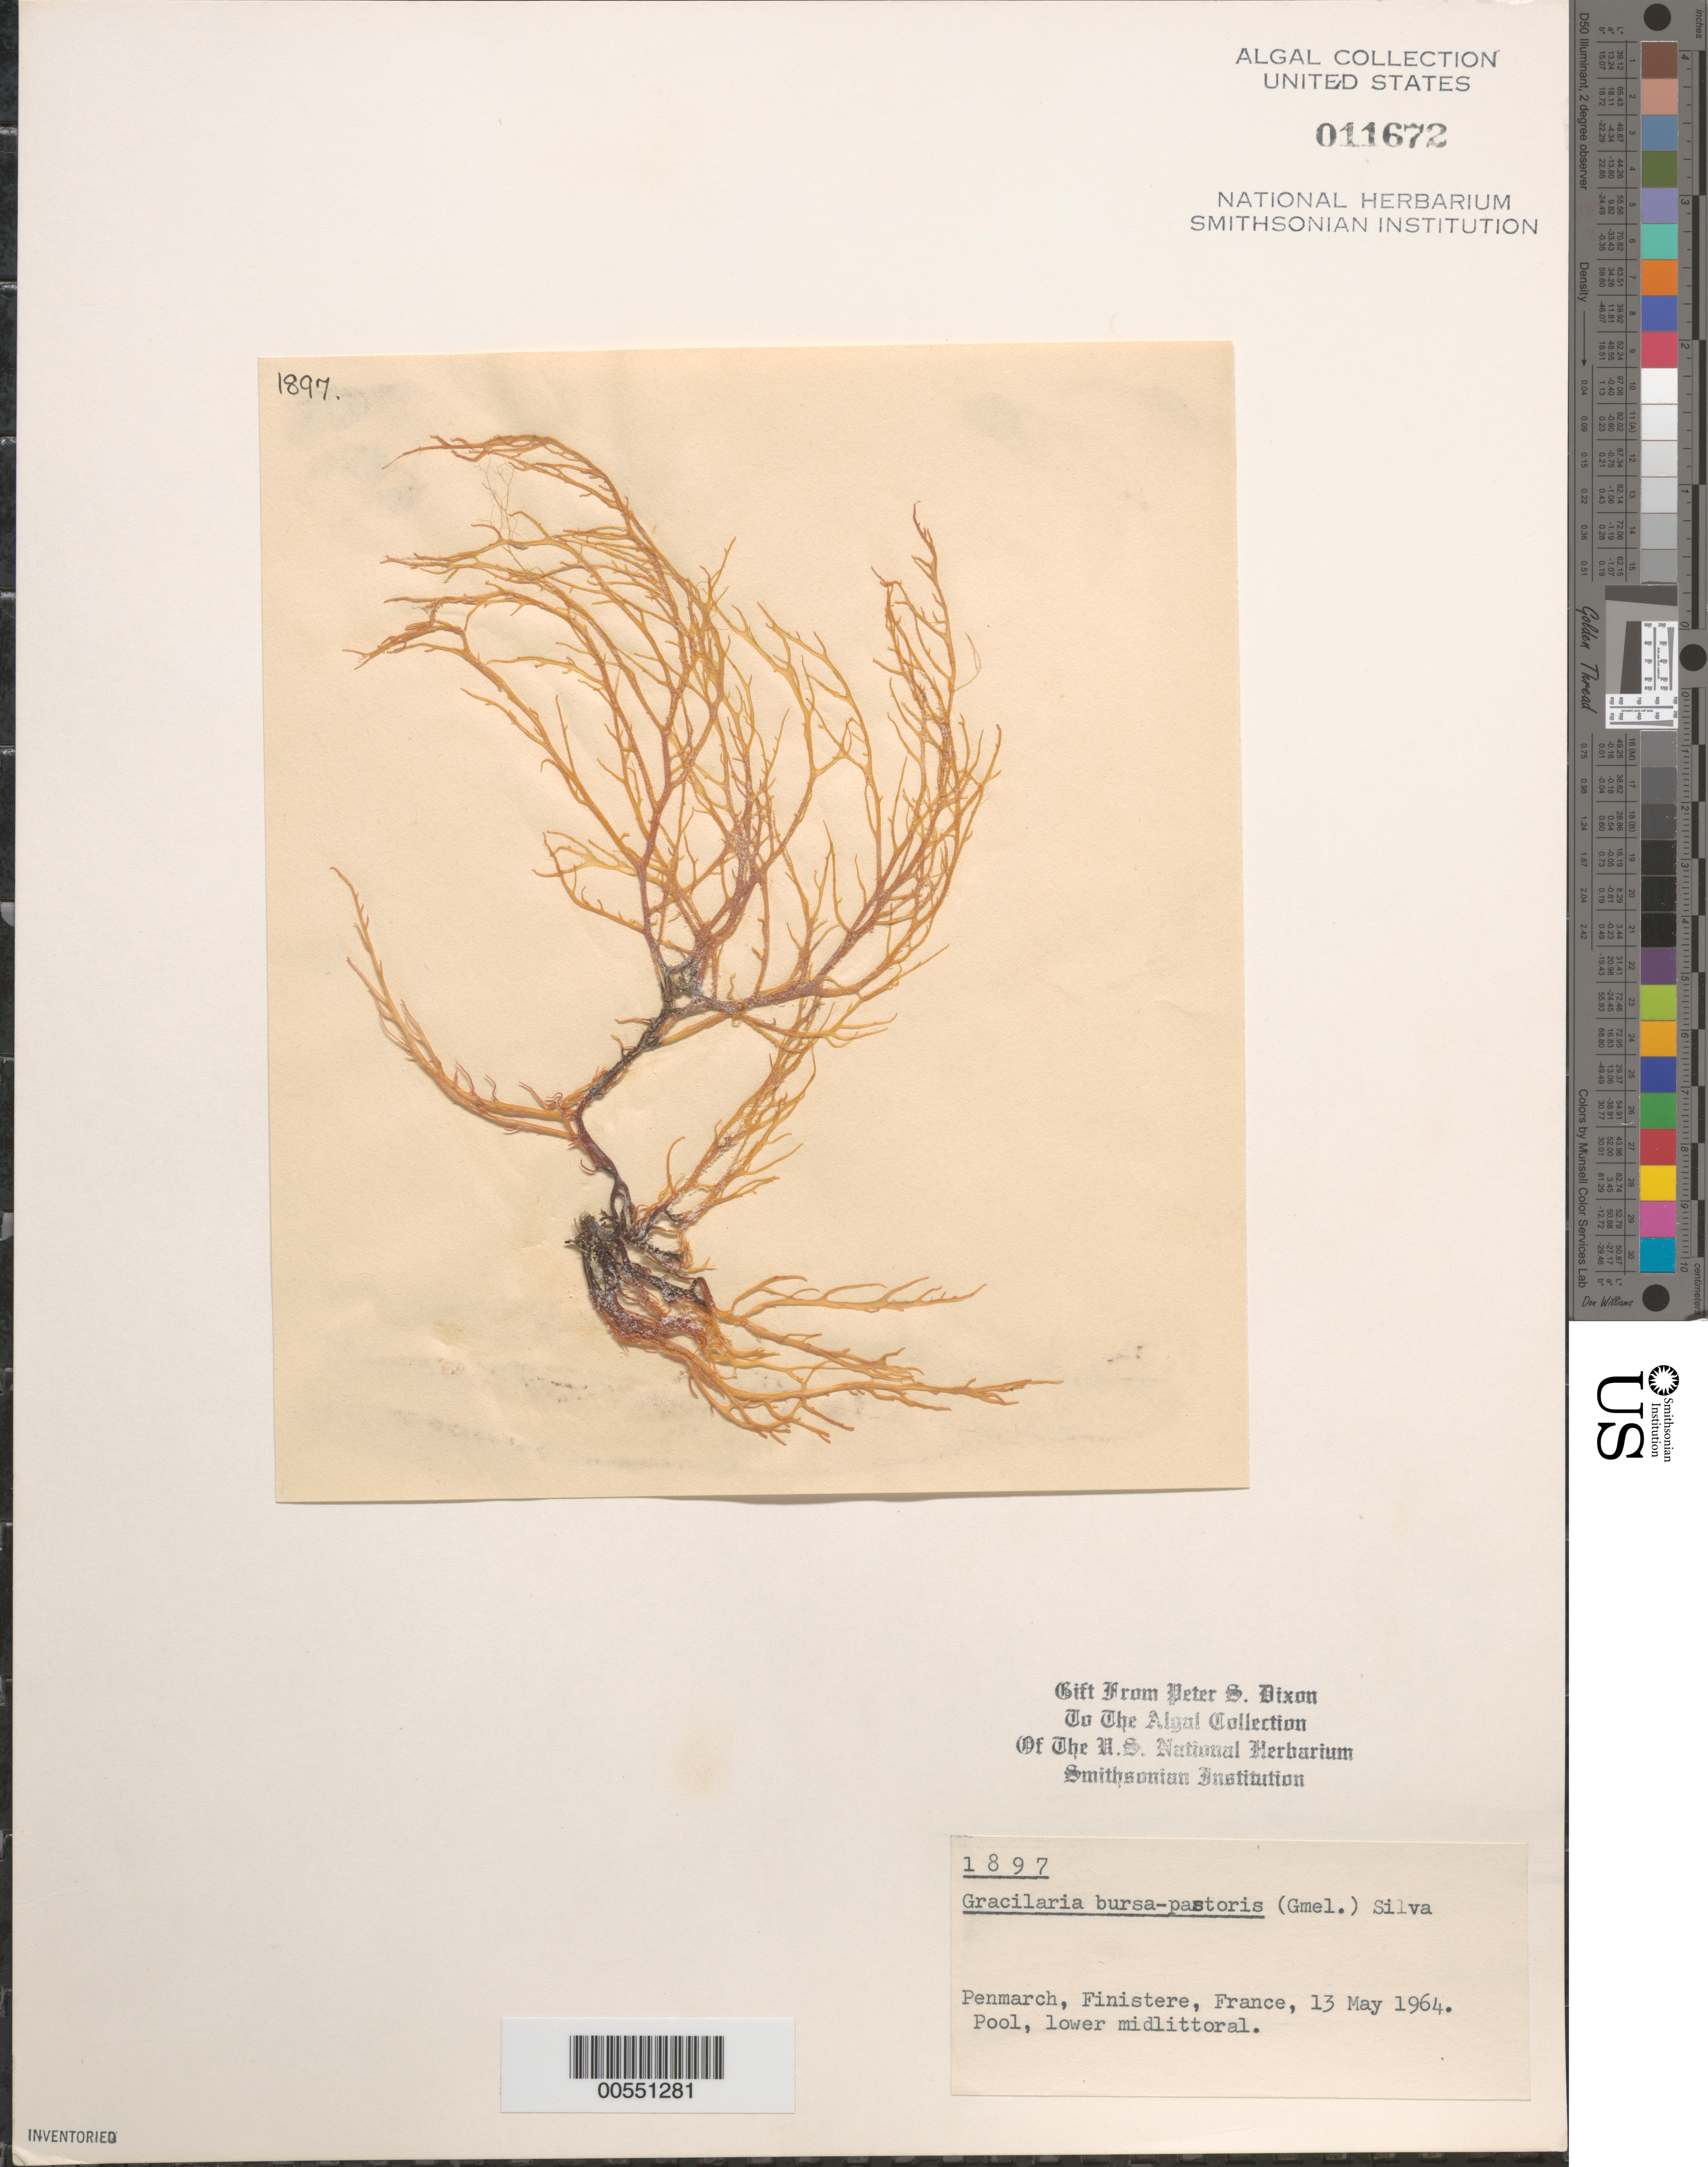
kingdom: Plantae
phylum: Rhodophyta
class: Florideophyceae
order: Gracilariales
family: Gracilariaceae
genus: Gracilaria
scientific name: Gracilaria bursa-pastoris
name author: (S.G. Gmel.) P.C. Silva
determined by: Dixon, P. S.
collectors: P. S. Dixon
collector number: PSD 1897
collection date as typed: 13 May 1964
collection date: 1964-05-13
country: France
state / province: Bretagne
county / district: Finistère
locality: Penmarch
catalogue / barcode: US 11672